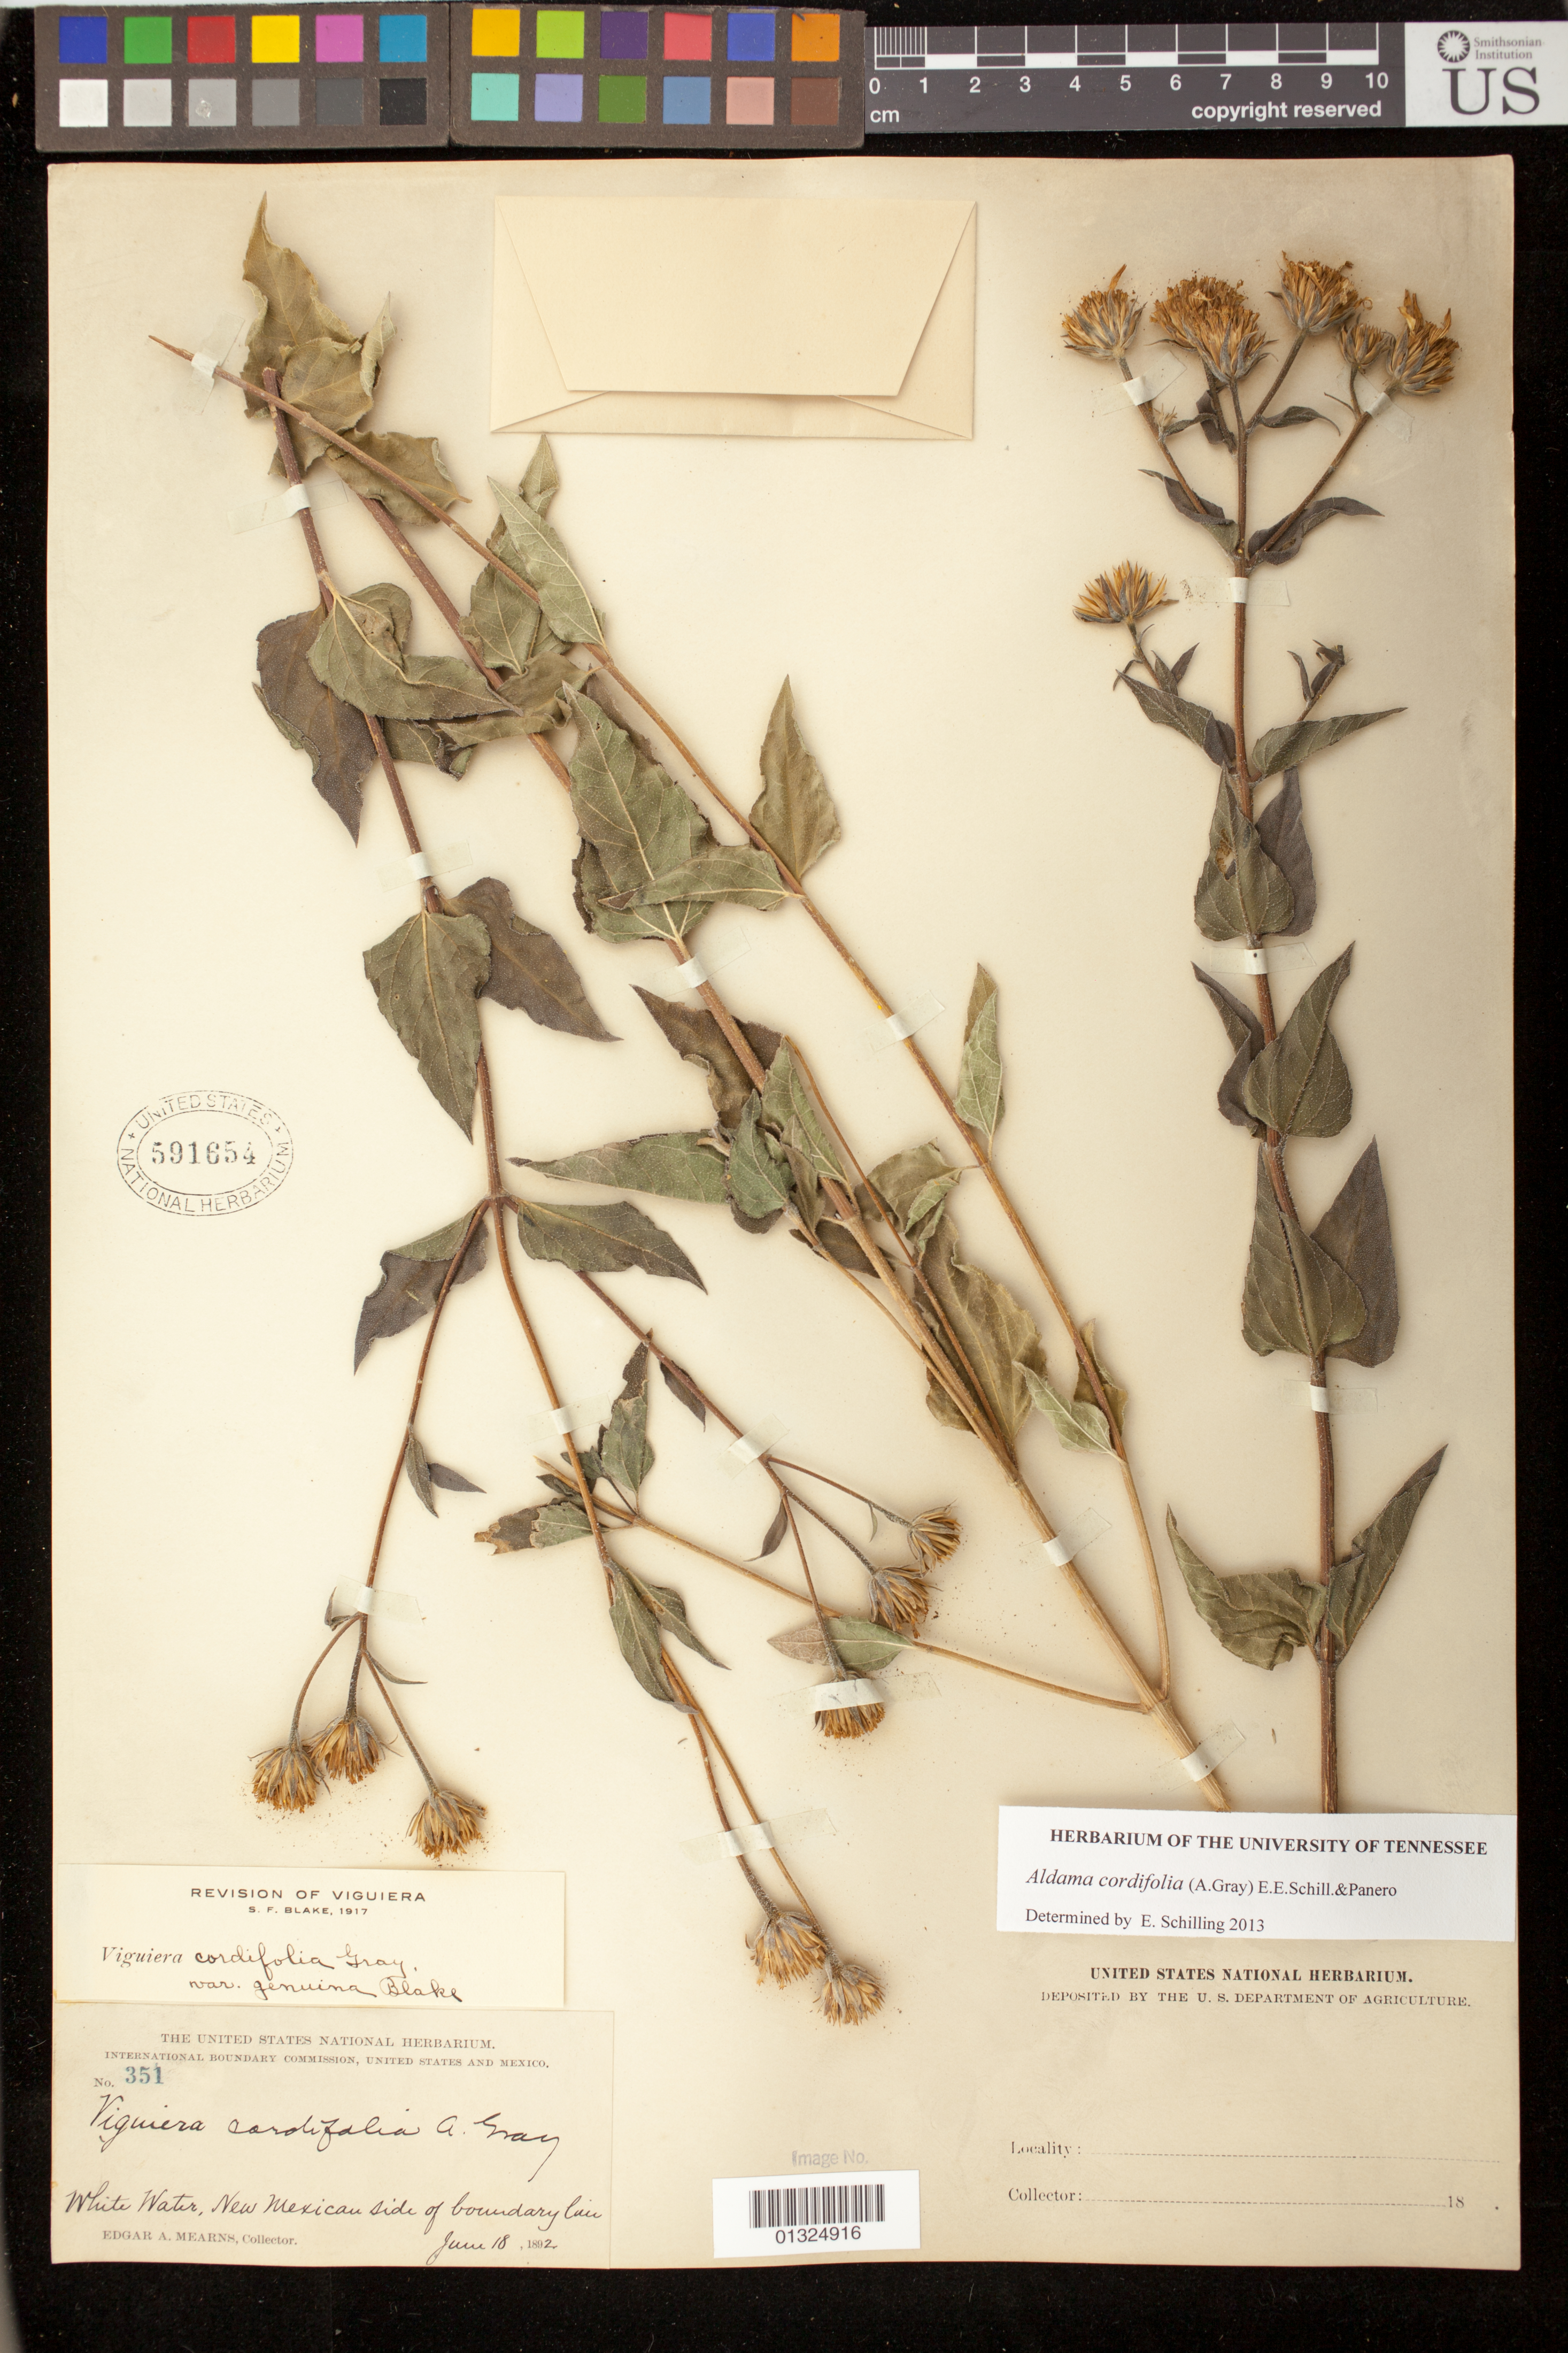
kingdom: Plantae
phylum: Tracheophyta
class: Magnoliopsida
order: Asterales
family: Asteraceae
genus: Aldama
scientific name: Aldama cordifolia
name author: (A. Gray) E.E. Schill. & Panero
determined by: Schilling, E. E.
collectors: E. A. Mearns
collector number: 351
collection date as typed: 18 Jun 1892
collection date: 1892-06-18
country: United States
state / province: New Mexico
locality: White Water, New Mexican side boundary line.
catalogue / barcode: US 591654